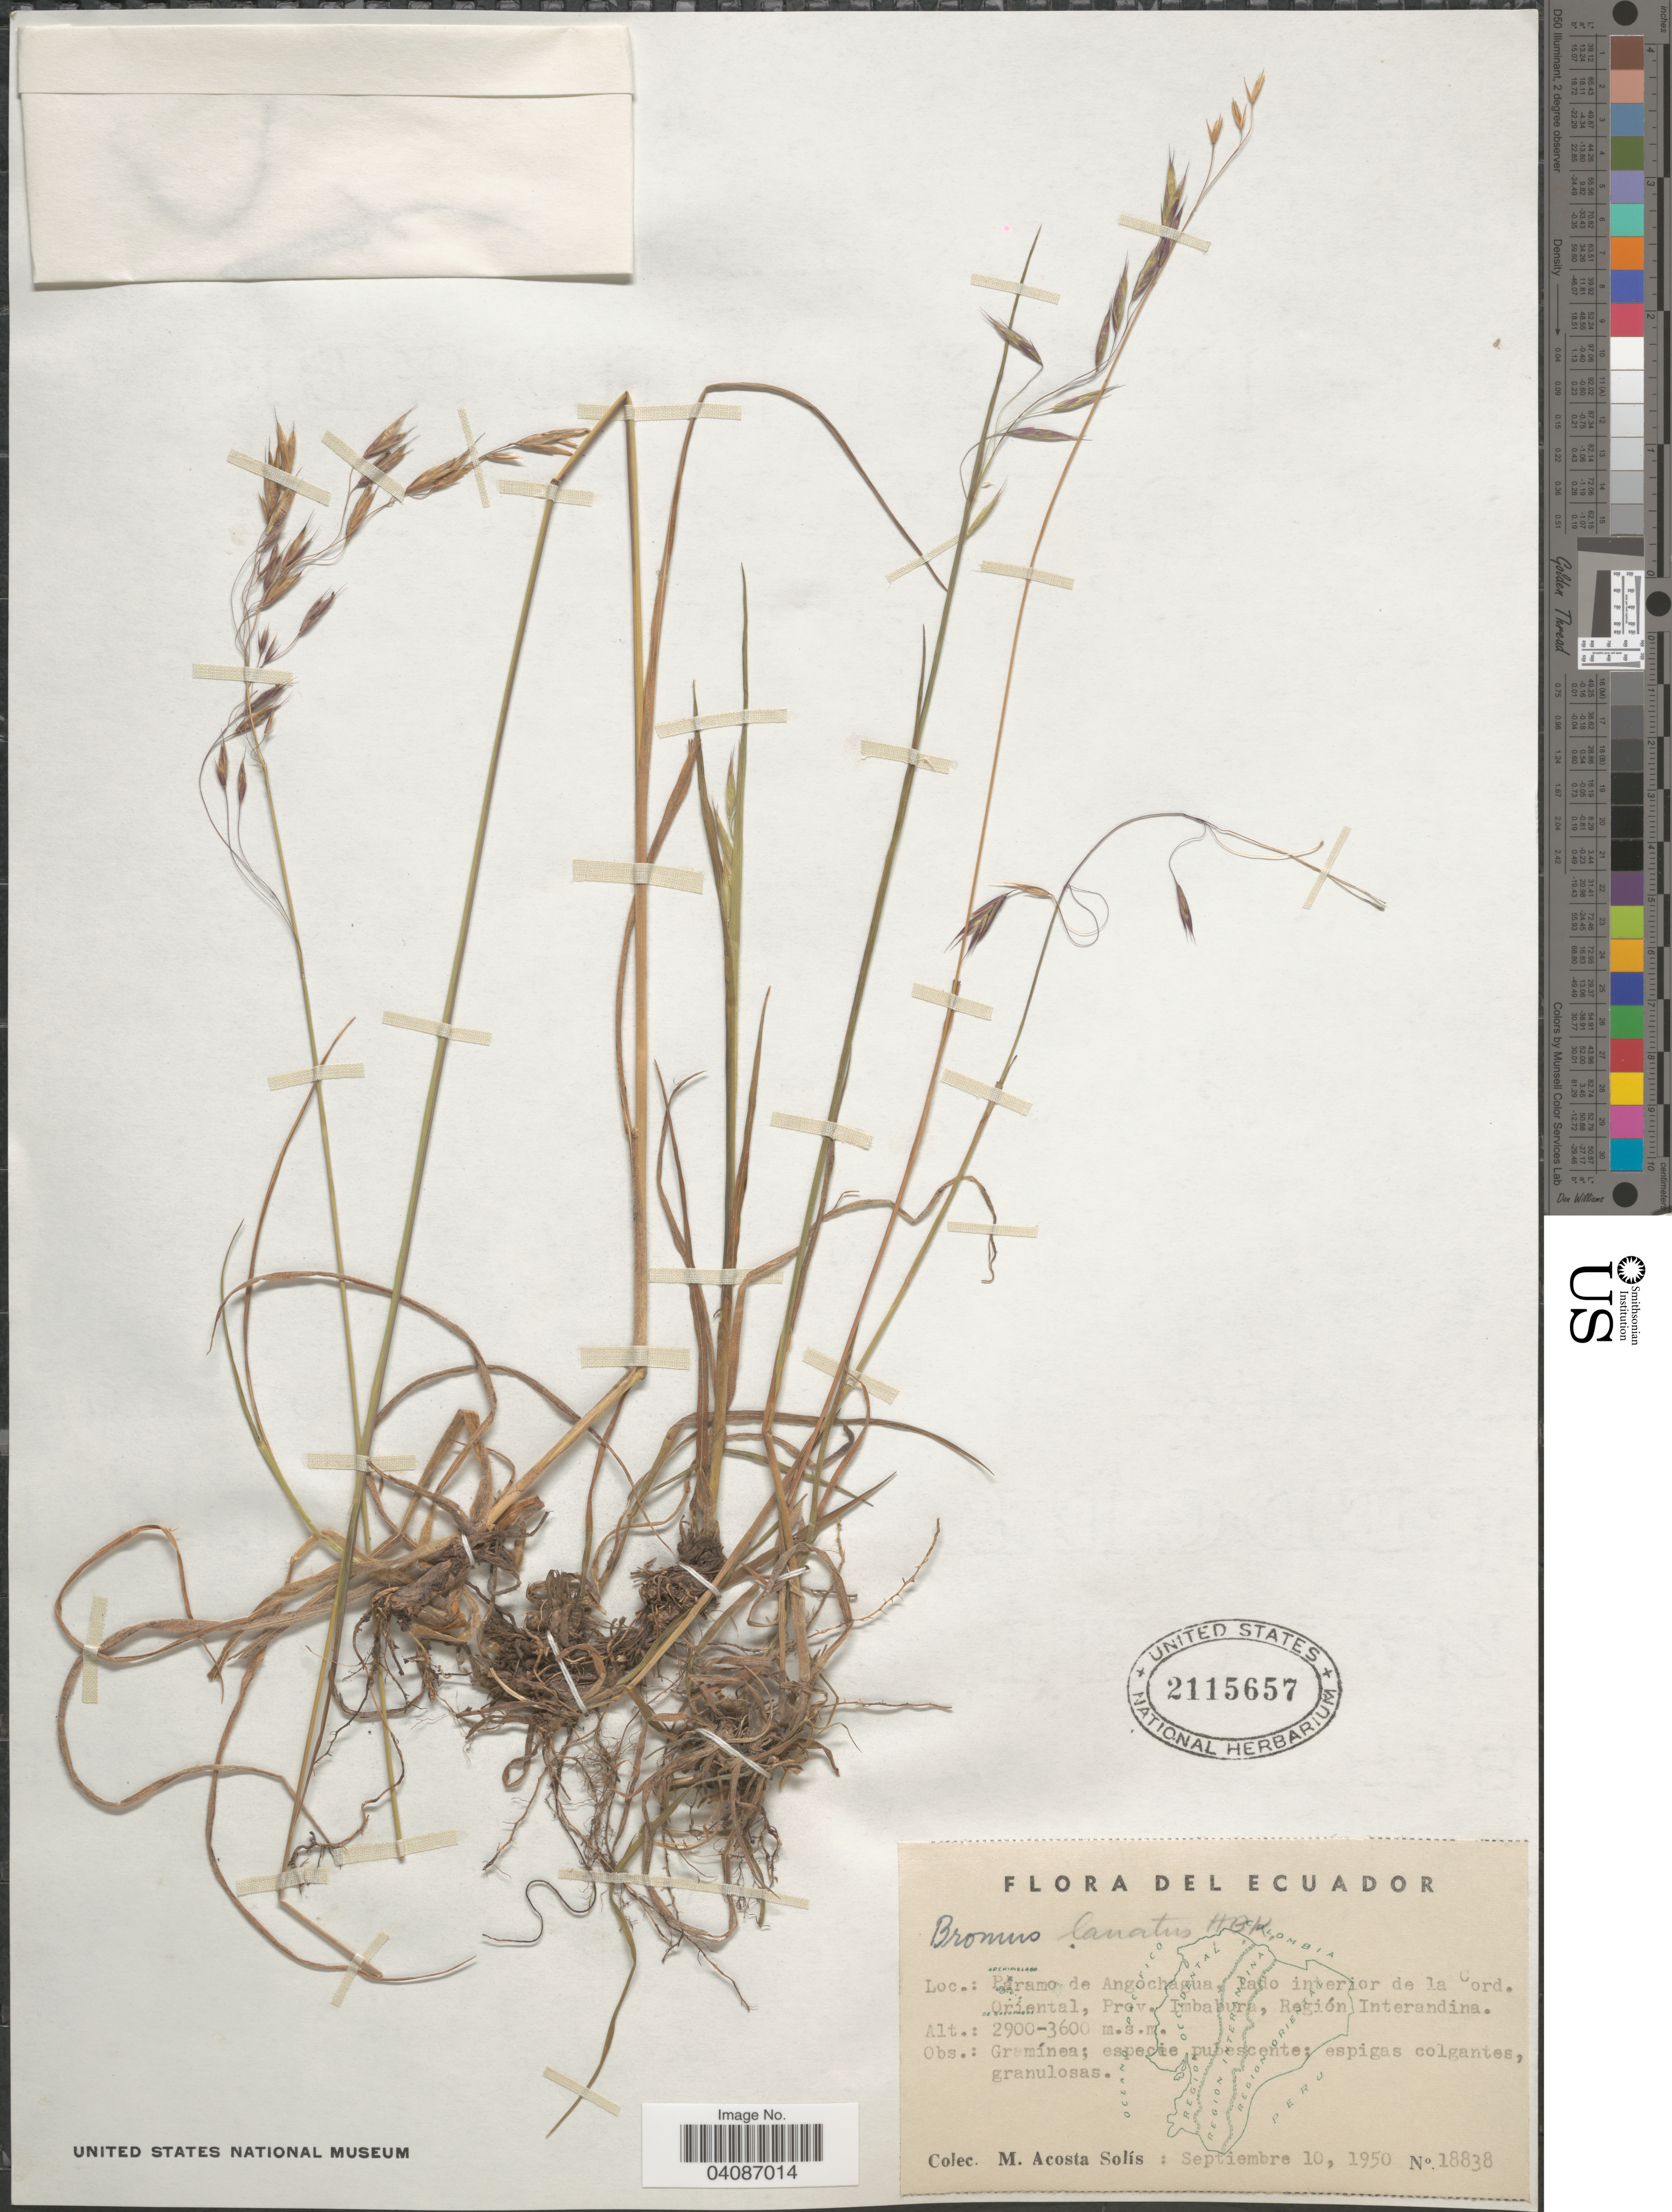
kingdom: Plantae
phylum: Tracheophyta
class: Liliopsida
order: Poales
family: Poaceae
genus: Bromus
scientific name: Bromus lanatus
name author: Kunth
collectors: M. Acosta Solis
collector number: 18838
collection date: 1950-09-10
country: Ecuador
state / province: Imbabura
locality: Paramo de Angochagua, lado interior de la Cord. Oriental, Región Interandina.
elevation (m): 2900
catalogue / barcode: US 2115657